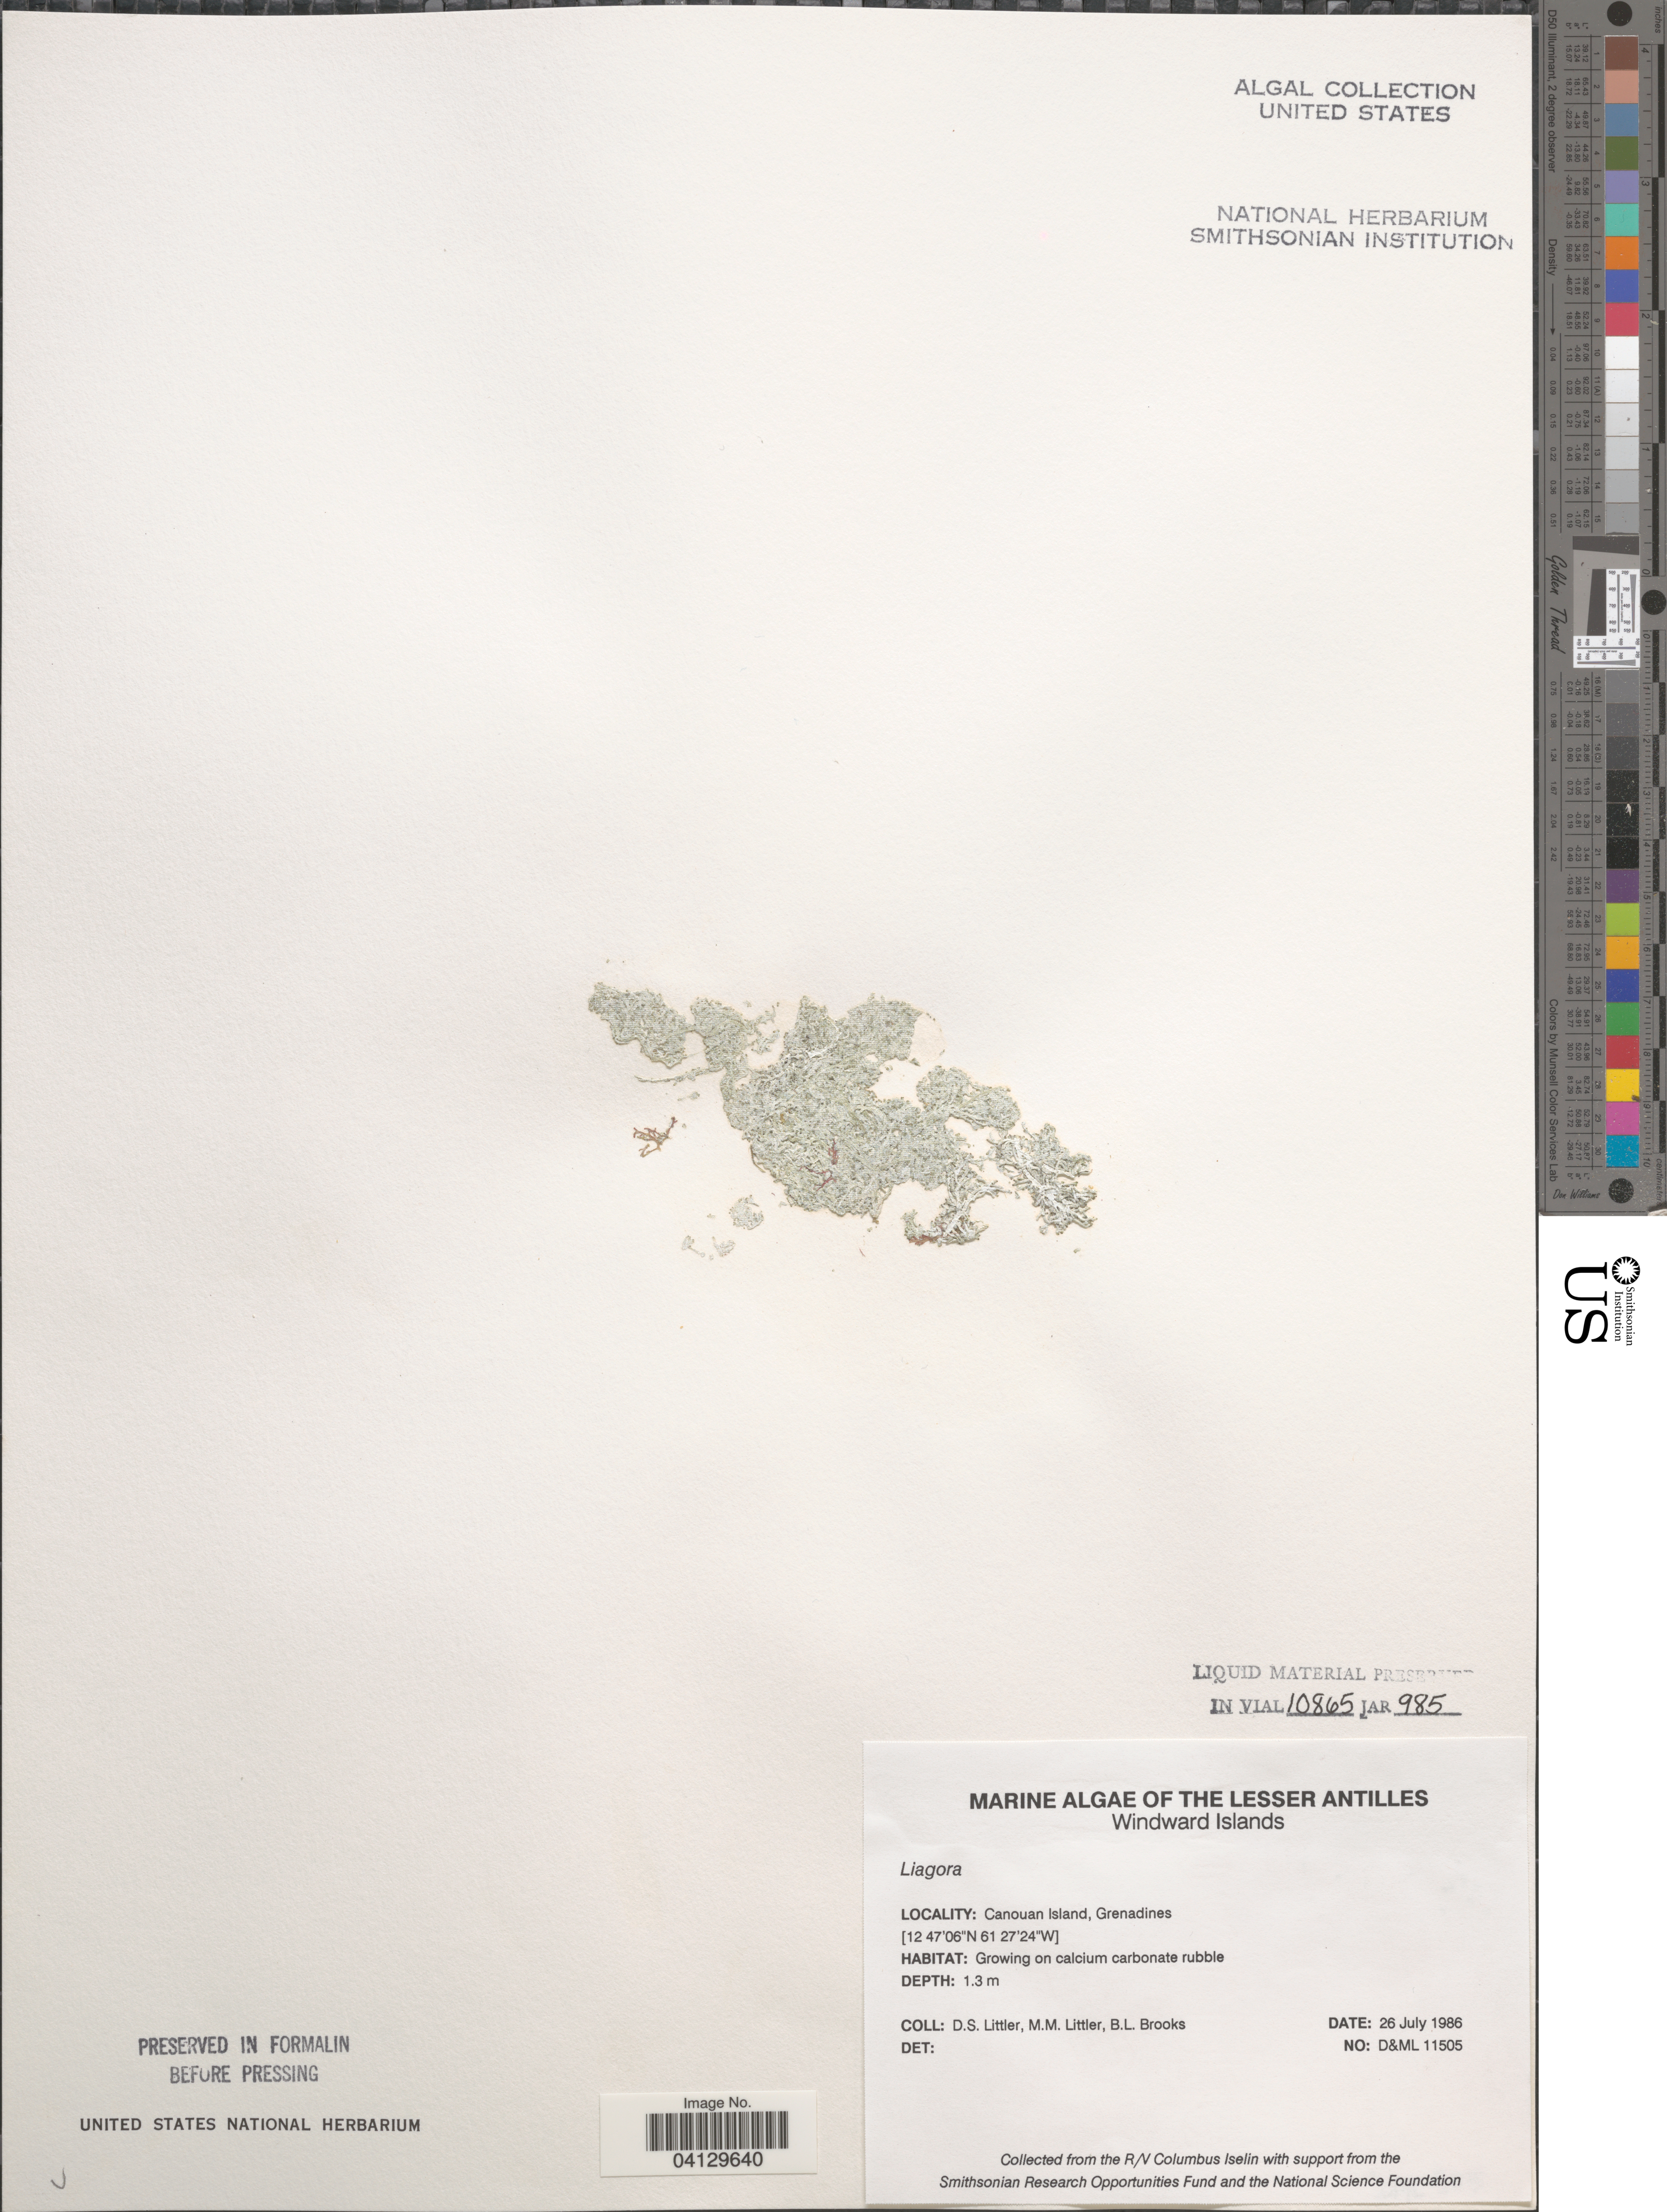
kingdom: Plantae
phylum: Rhodophyta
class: Florideophyceae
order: Nemaliales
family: Liagoraceae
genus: Liagora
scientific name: Liagora sp.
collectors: D. S. Littler & B. Brooks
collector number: D&ML11505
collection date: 1986-07-26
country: St. Vincent - Grenadines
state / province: Grenadines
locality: The Lesser Antilles. Windward Islands. Canouan Island, Grenadines.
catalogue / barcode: US 328640